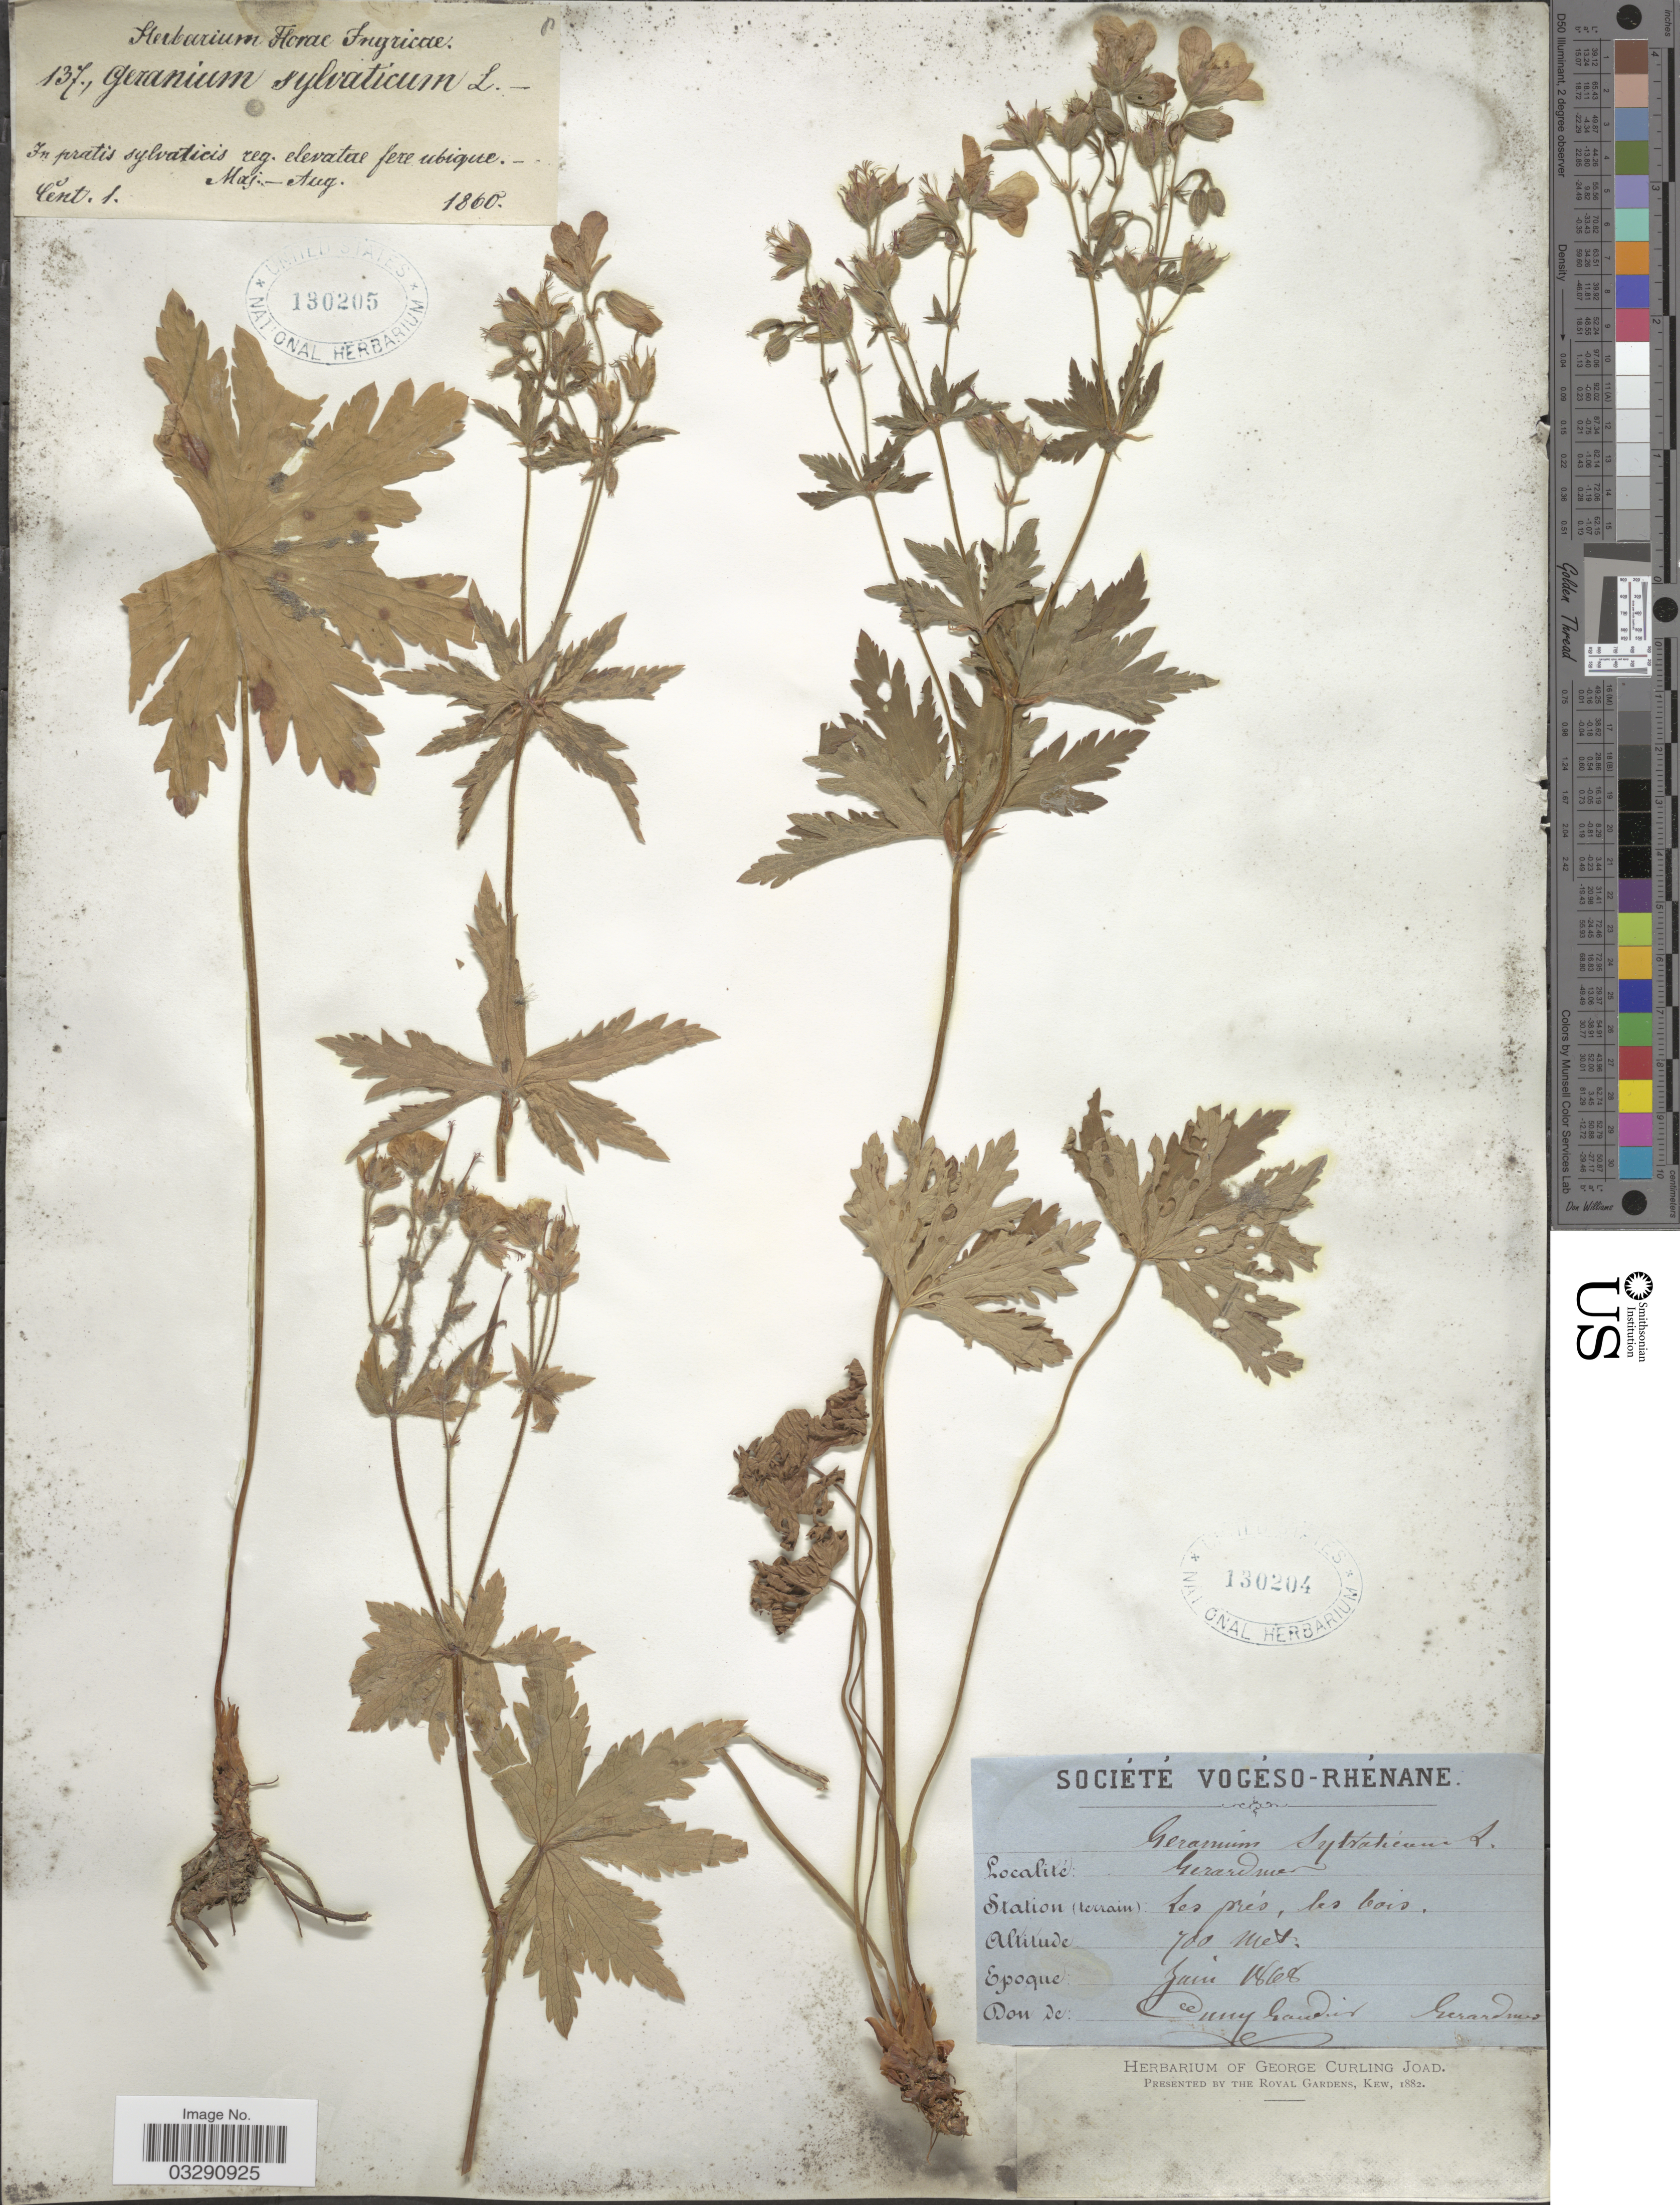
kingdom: Plantae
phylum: Tracheophyta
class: Magnoliopsida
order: Geraniales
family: Geraniaceae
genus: Geranium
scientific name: Geranium silvaticum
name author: L.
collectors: ex herb. Florae Ingricae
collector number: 137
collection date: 1860-05/1860-08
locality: In pratis sylvaticis reg. elevatae [interpreted] fere ubique.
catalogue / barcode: US 130205